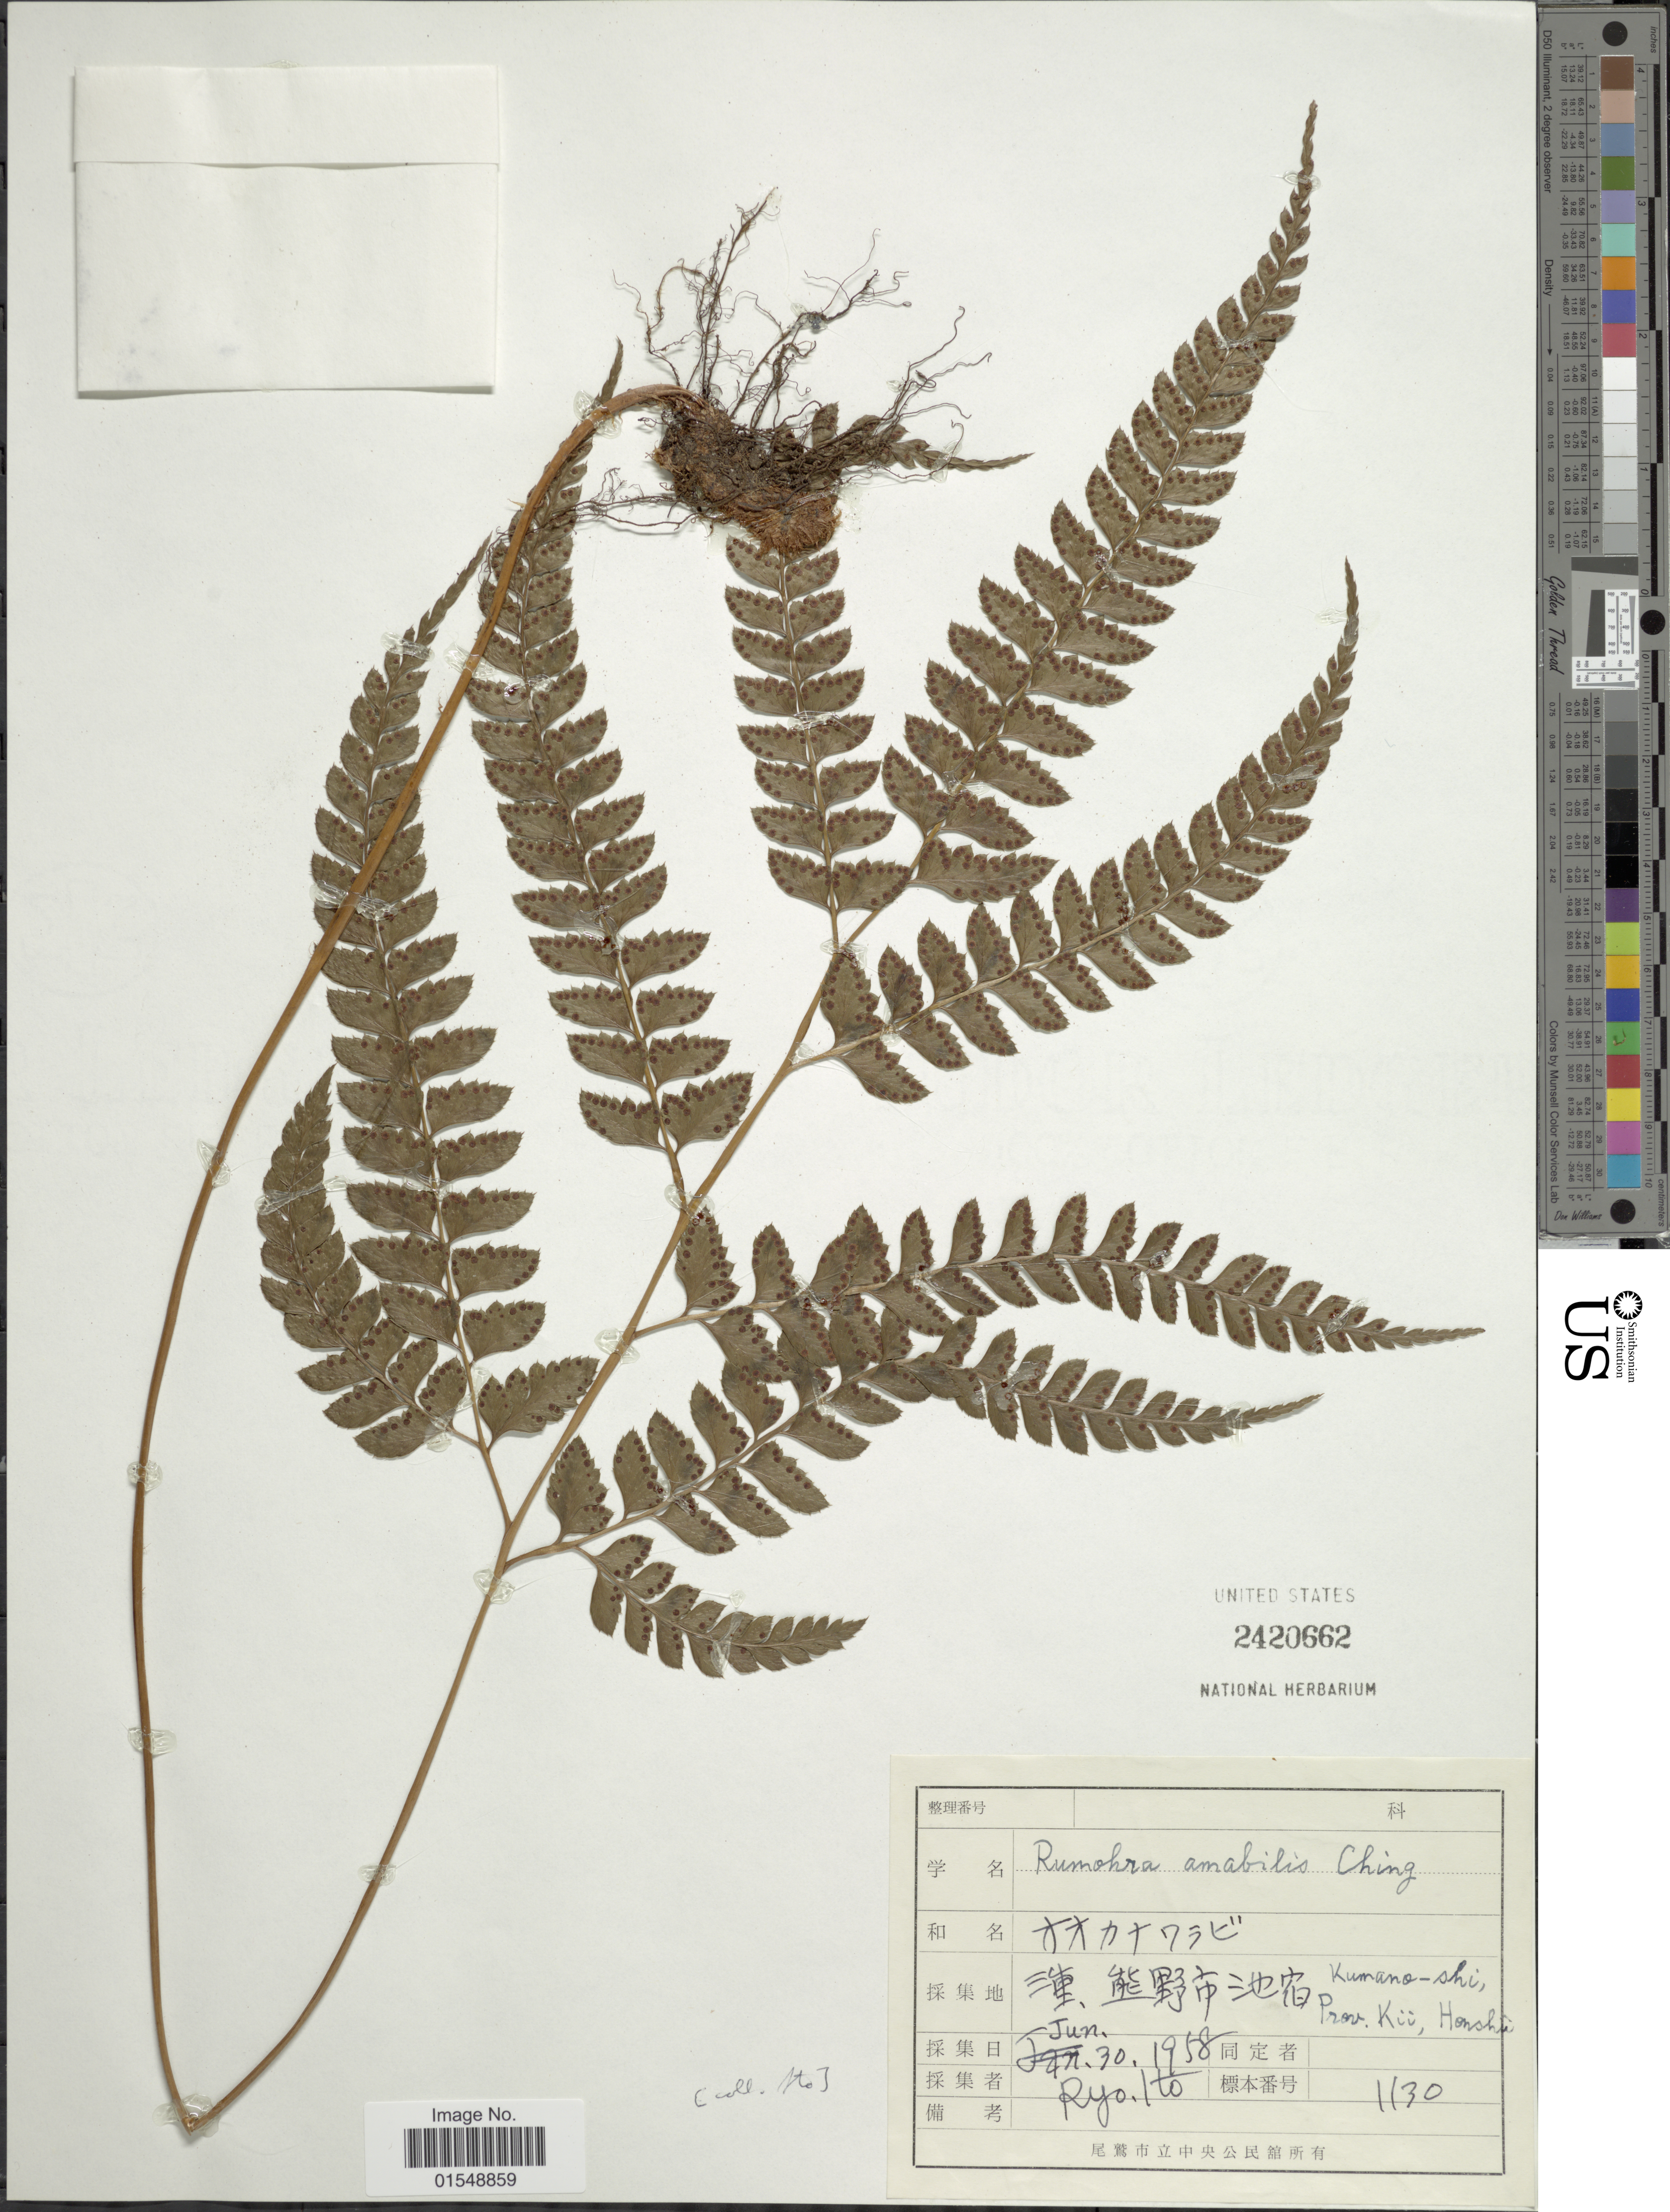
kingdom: Plantae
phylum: Tracheophyta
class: Polypodiopsida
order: Polypodiales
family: Dryopteridaceae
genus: Arachniodes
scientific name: Arachniodes amabilis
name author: (Blume) Tindale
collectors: R. Ito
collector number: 1130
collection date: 1958-06-30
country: Japan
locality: Kumano-shi, Prov. Kii, Honshu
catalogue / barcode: US 2420662